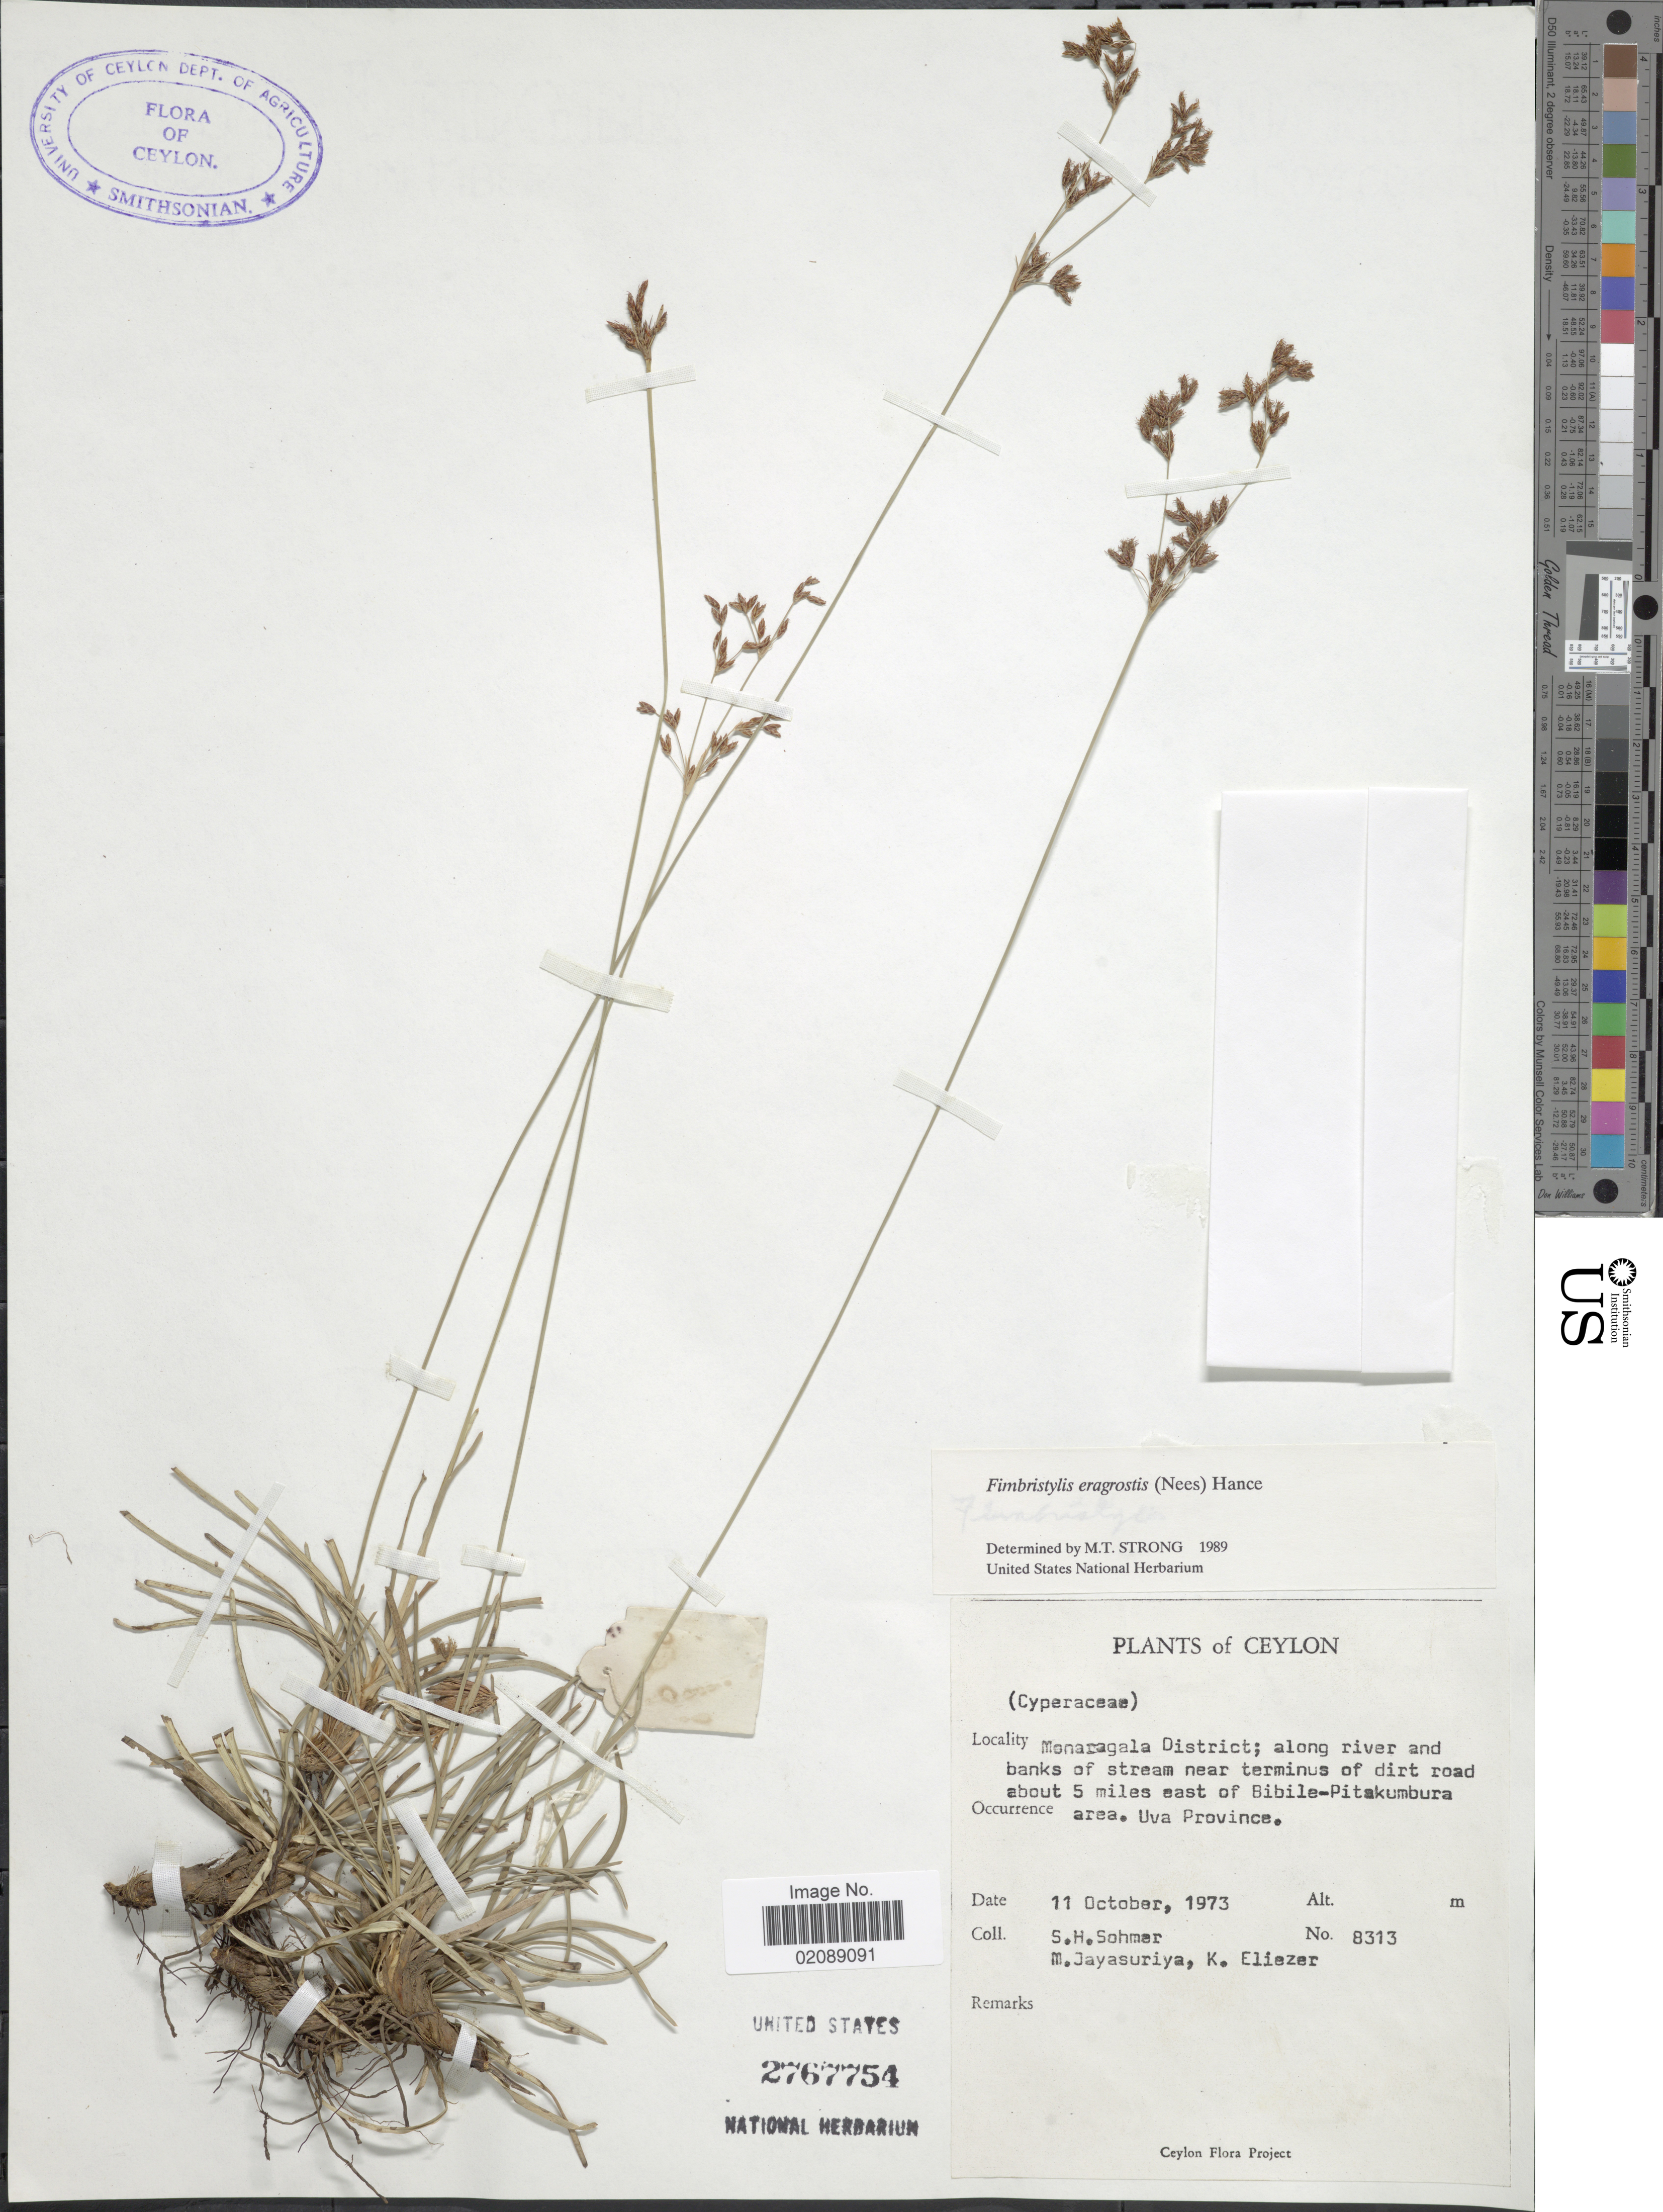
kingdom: Plantae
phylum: Tracheophyta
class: Liliopsida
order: Poales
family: Cyperaceae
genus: Fimbristylis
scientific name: Fimbristylis eragrostis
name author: (Nees) Hance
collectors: S. H. Sohmer, M. Jayasuriya & K. Eliezer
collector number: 8313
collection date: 1973-10-11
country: Sri Lanka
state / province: Uva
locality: Ceylon, Monaragala District; along river and banks of stream near terminus of dirt road about 5 miles east of Bibile-Pitakumbura area. Uva Province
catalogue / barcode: US 2767754